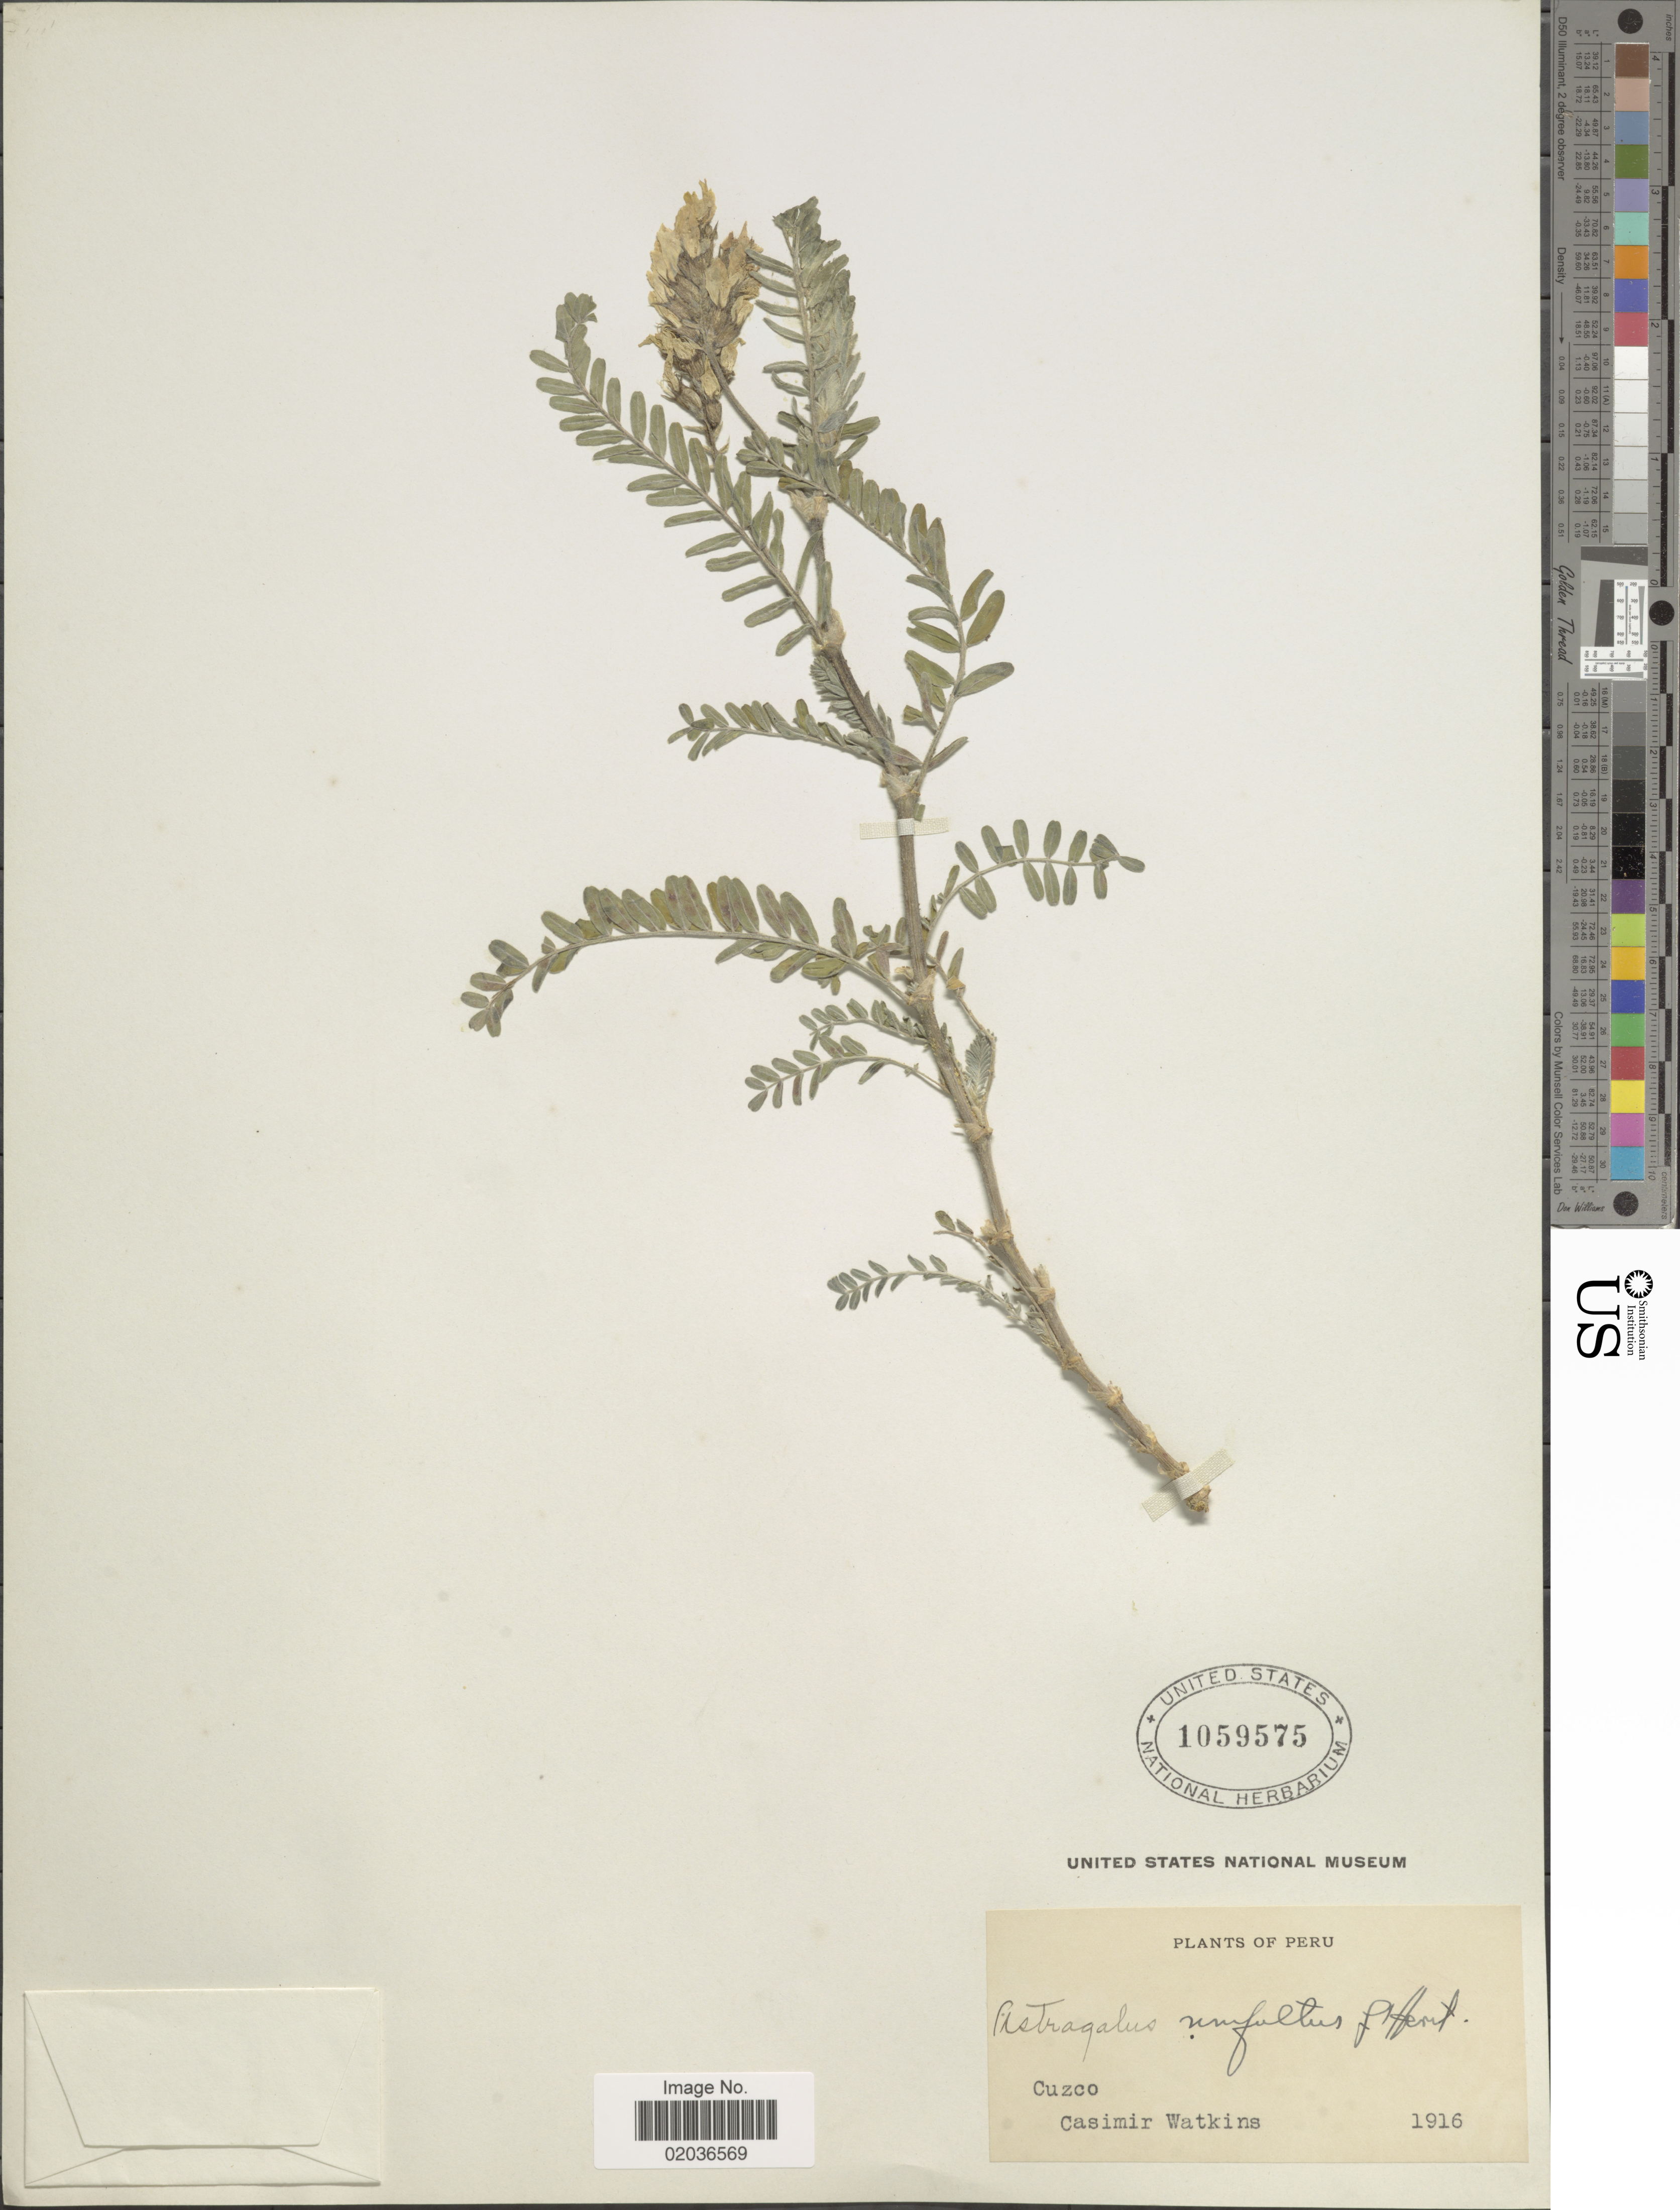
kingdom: Plantae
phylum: Tracheophyta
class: Magnoliopsida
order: Fabales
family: Fabaceae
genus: Astragalus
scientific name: Astragalus garbancillo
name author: Cav.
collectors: C. Watkins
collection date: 1916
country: Peru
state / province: Cusco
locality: Cuzco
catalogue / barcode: US 1059575